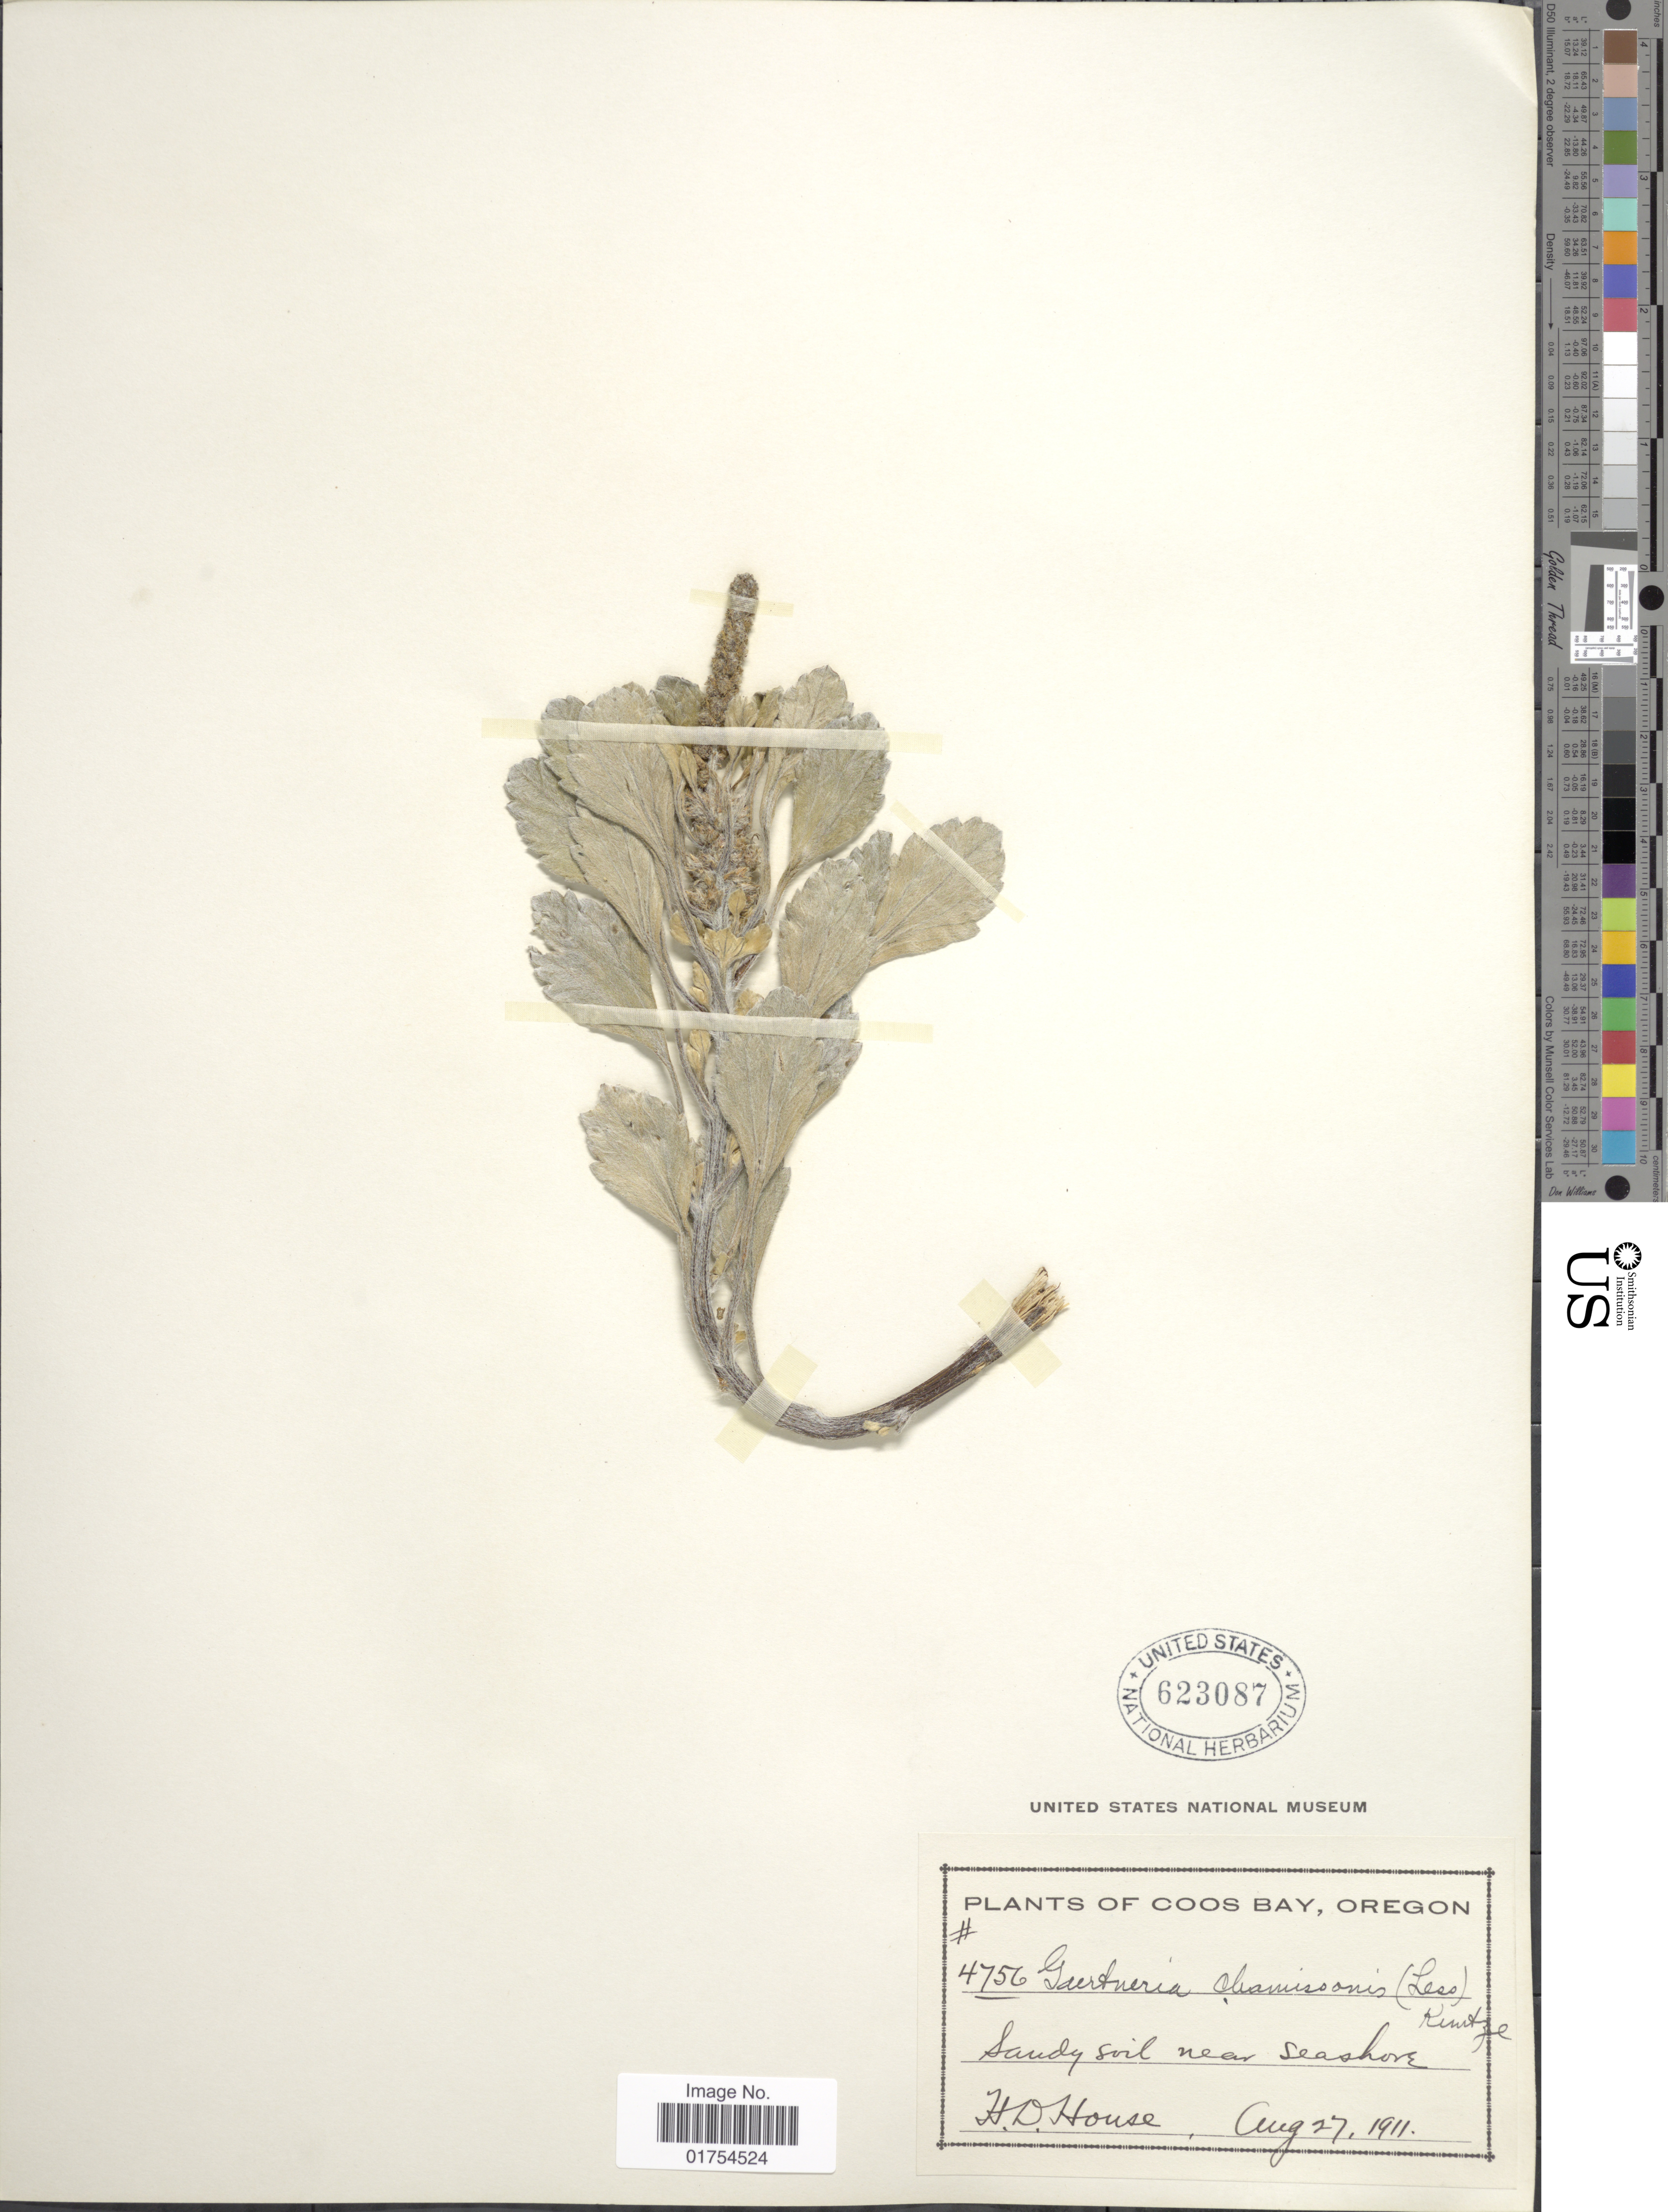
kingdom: Plantae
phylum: Tracheophyta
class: Magnoliopsida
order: Asterales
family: Asteraceae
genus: Franseria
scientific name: Franseria chamissonis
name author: Less.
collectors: H. D. House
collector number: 4756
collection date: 1911-08-27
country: United States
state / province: Oregon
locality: Coos Bay, Sandy soil near Seashore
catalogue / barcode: US 623087